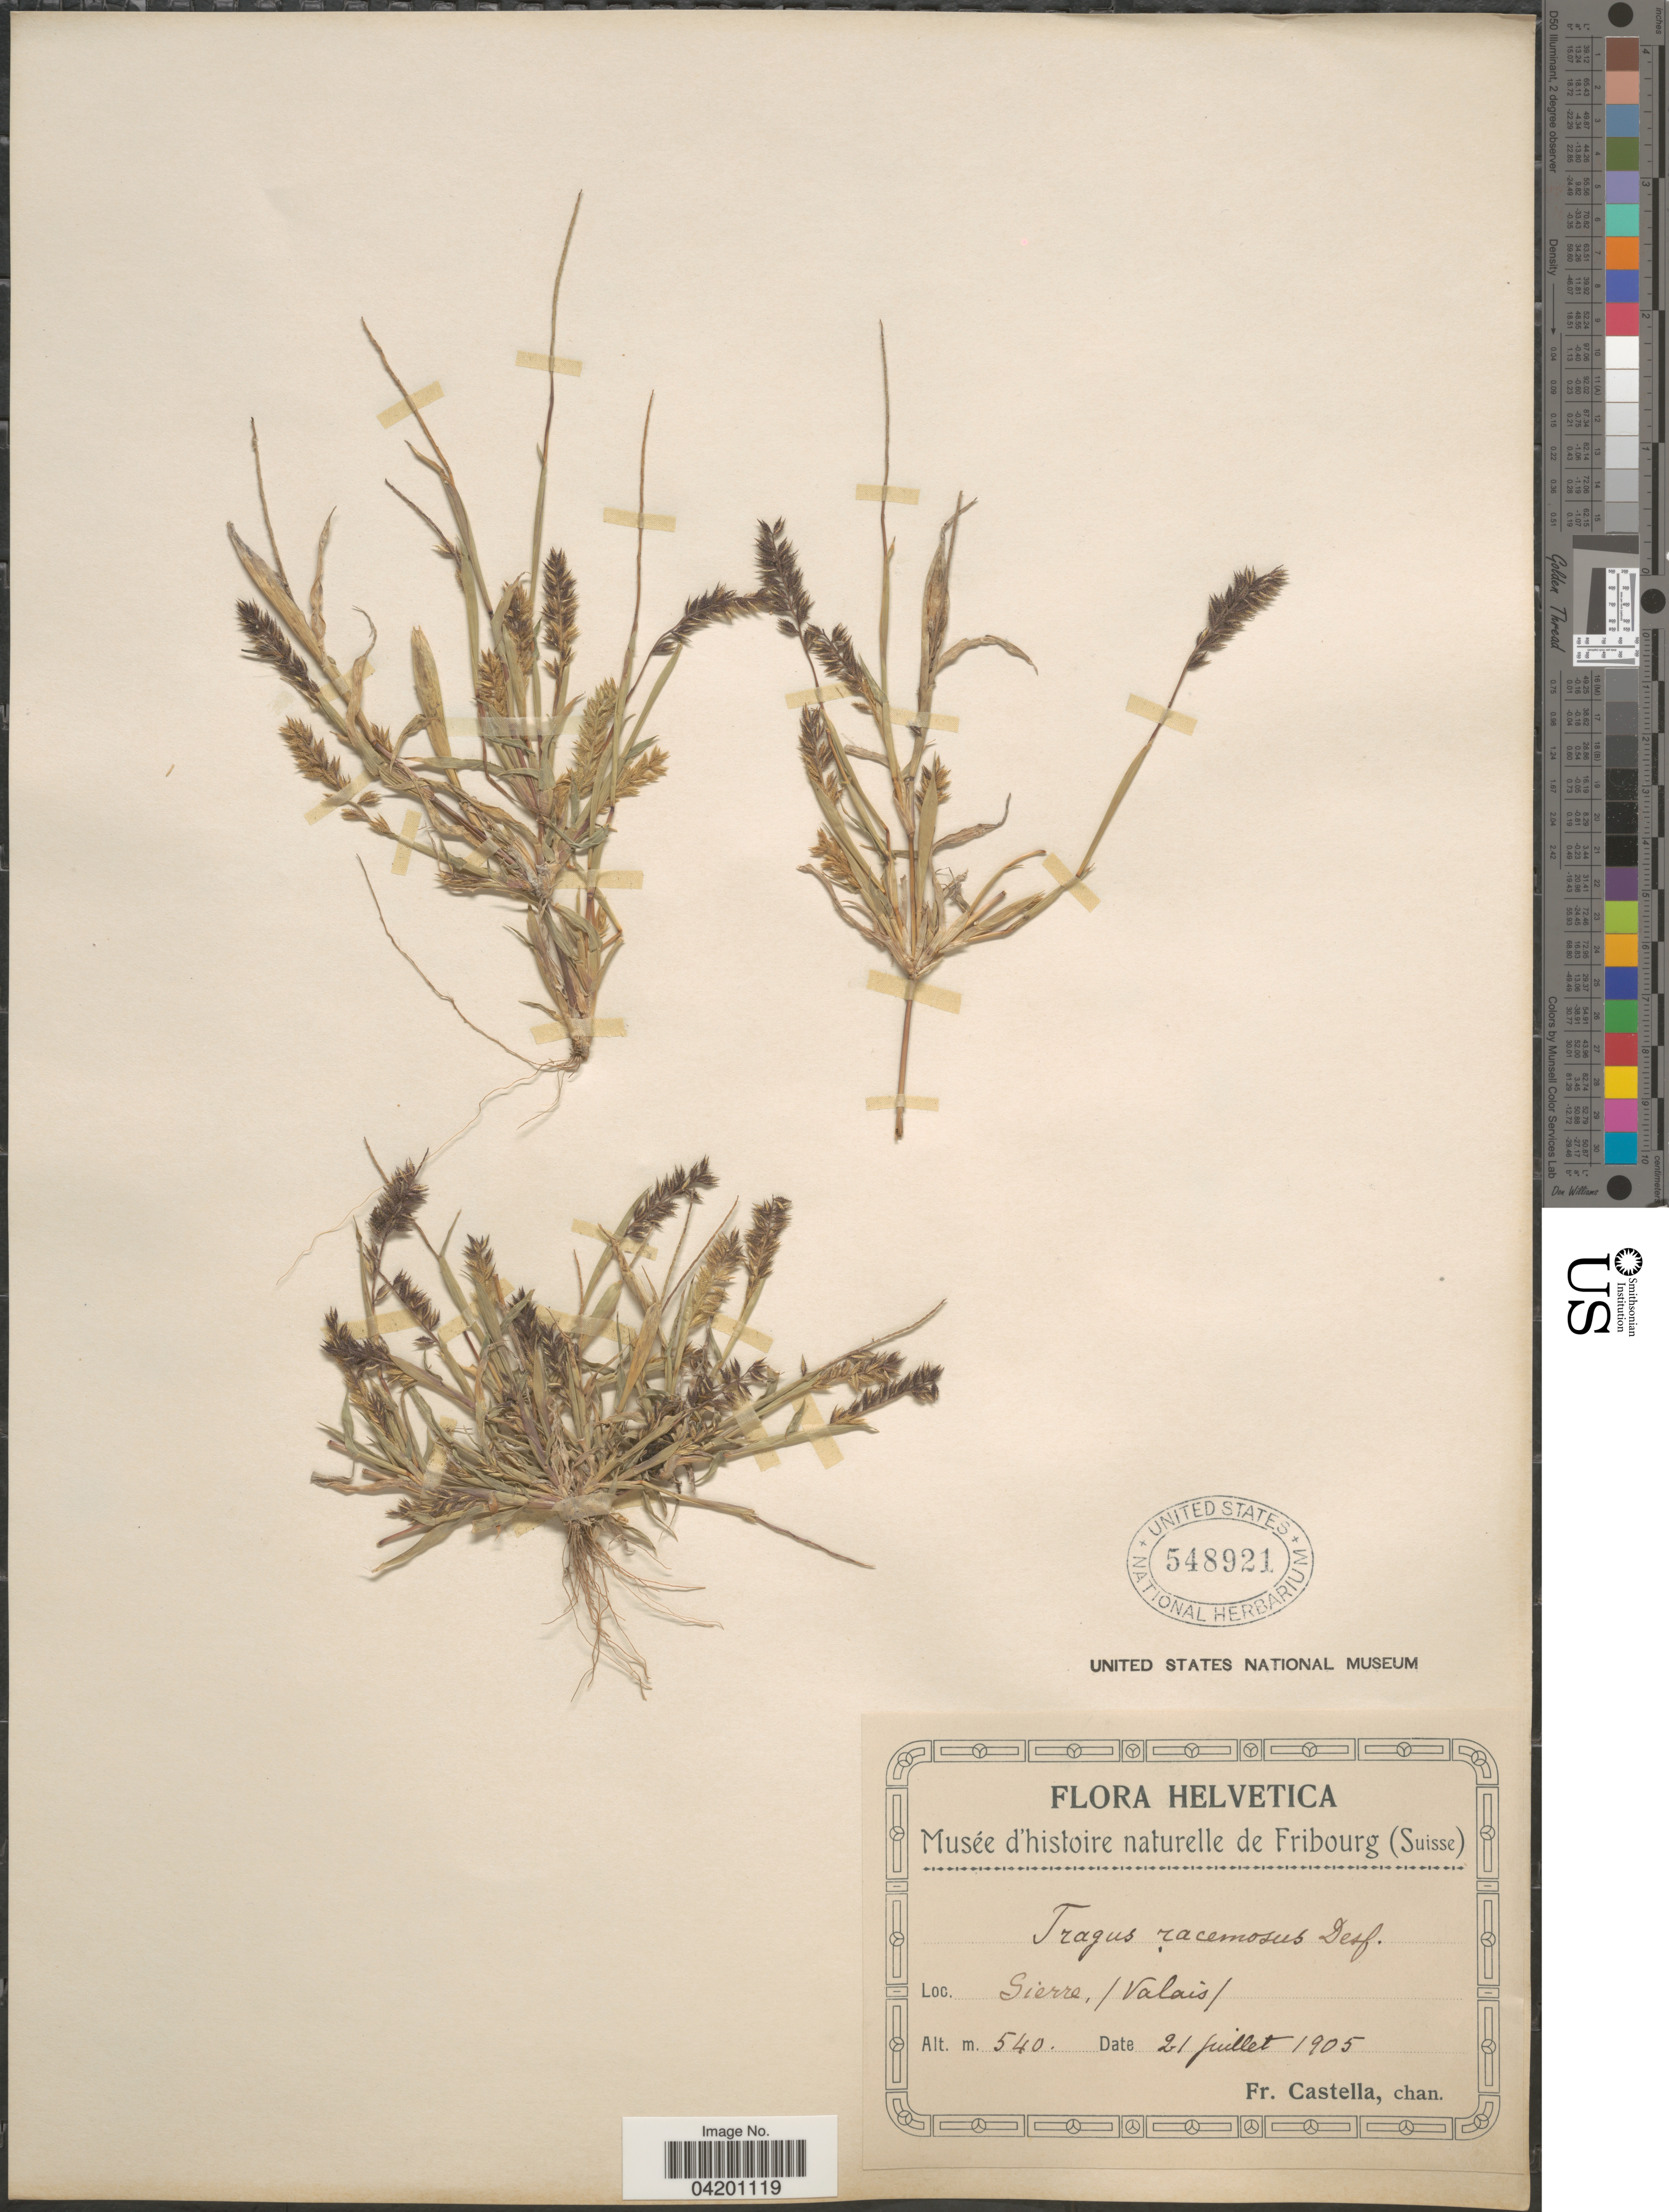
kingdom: Plantae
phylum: Tracheophyta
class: Liliopsida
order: Poales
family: Poaceae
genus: Tragus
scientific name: Tragus racemosus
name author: (L.) All.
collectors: Fr. Castella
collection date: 1905-07-21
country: Switzerland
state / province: Valais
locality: Helvetica. Sierre.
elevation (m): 540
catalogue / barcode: US 548921